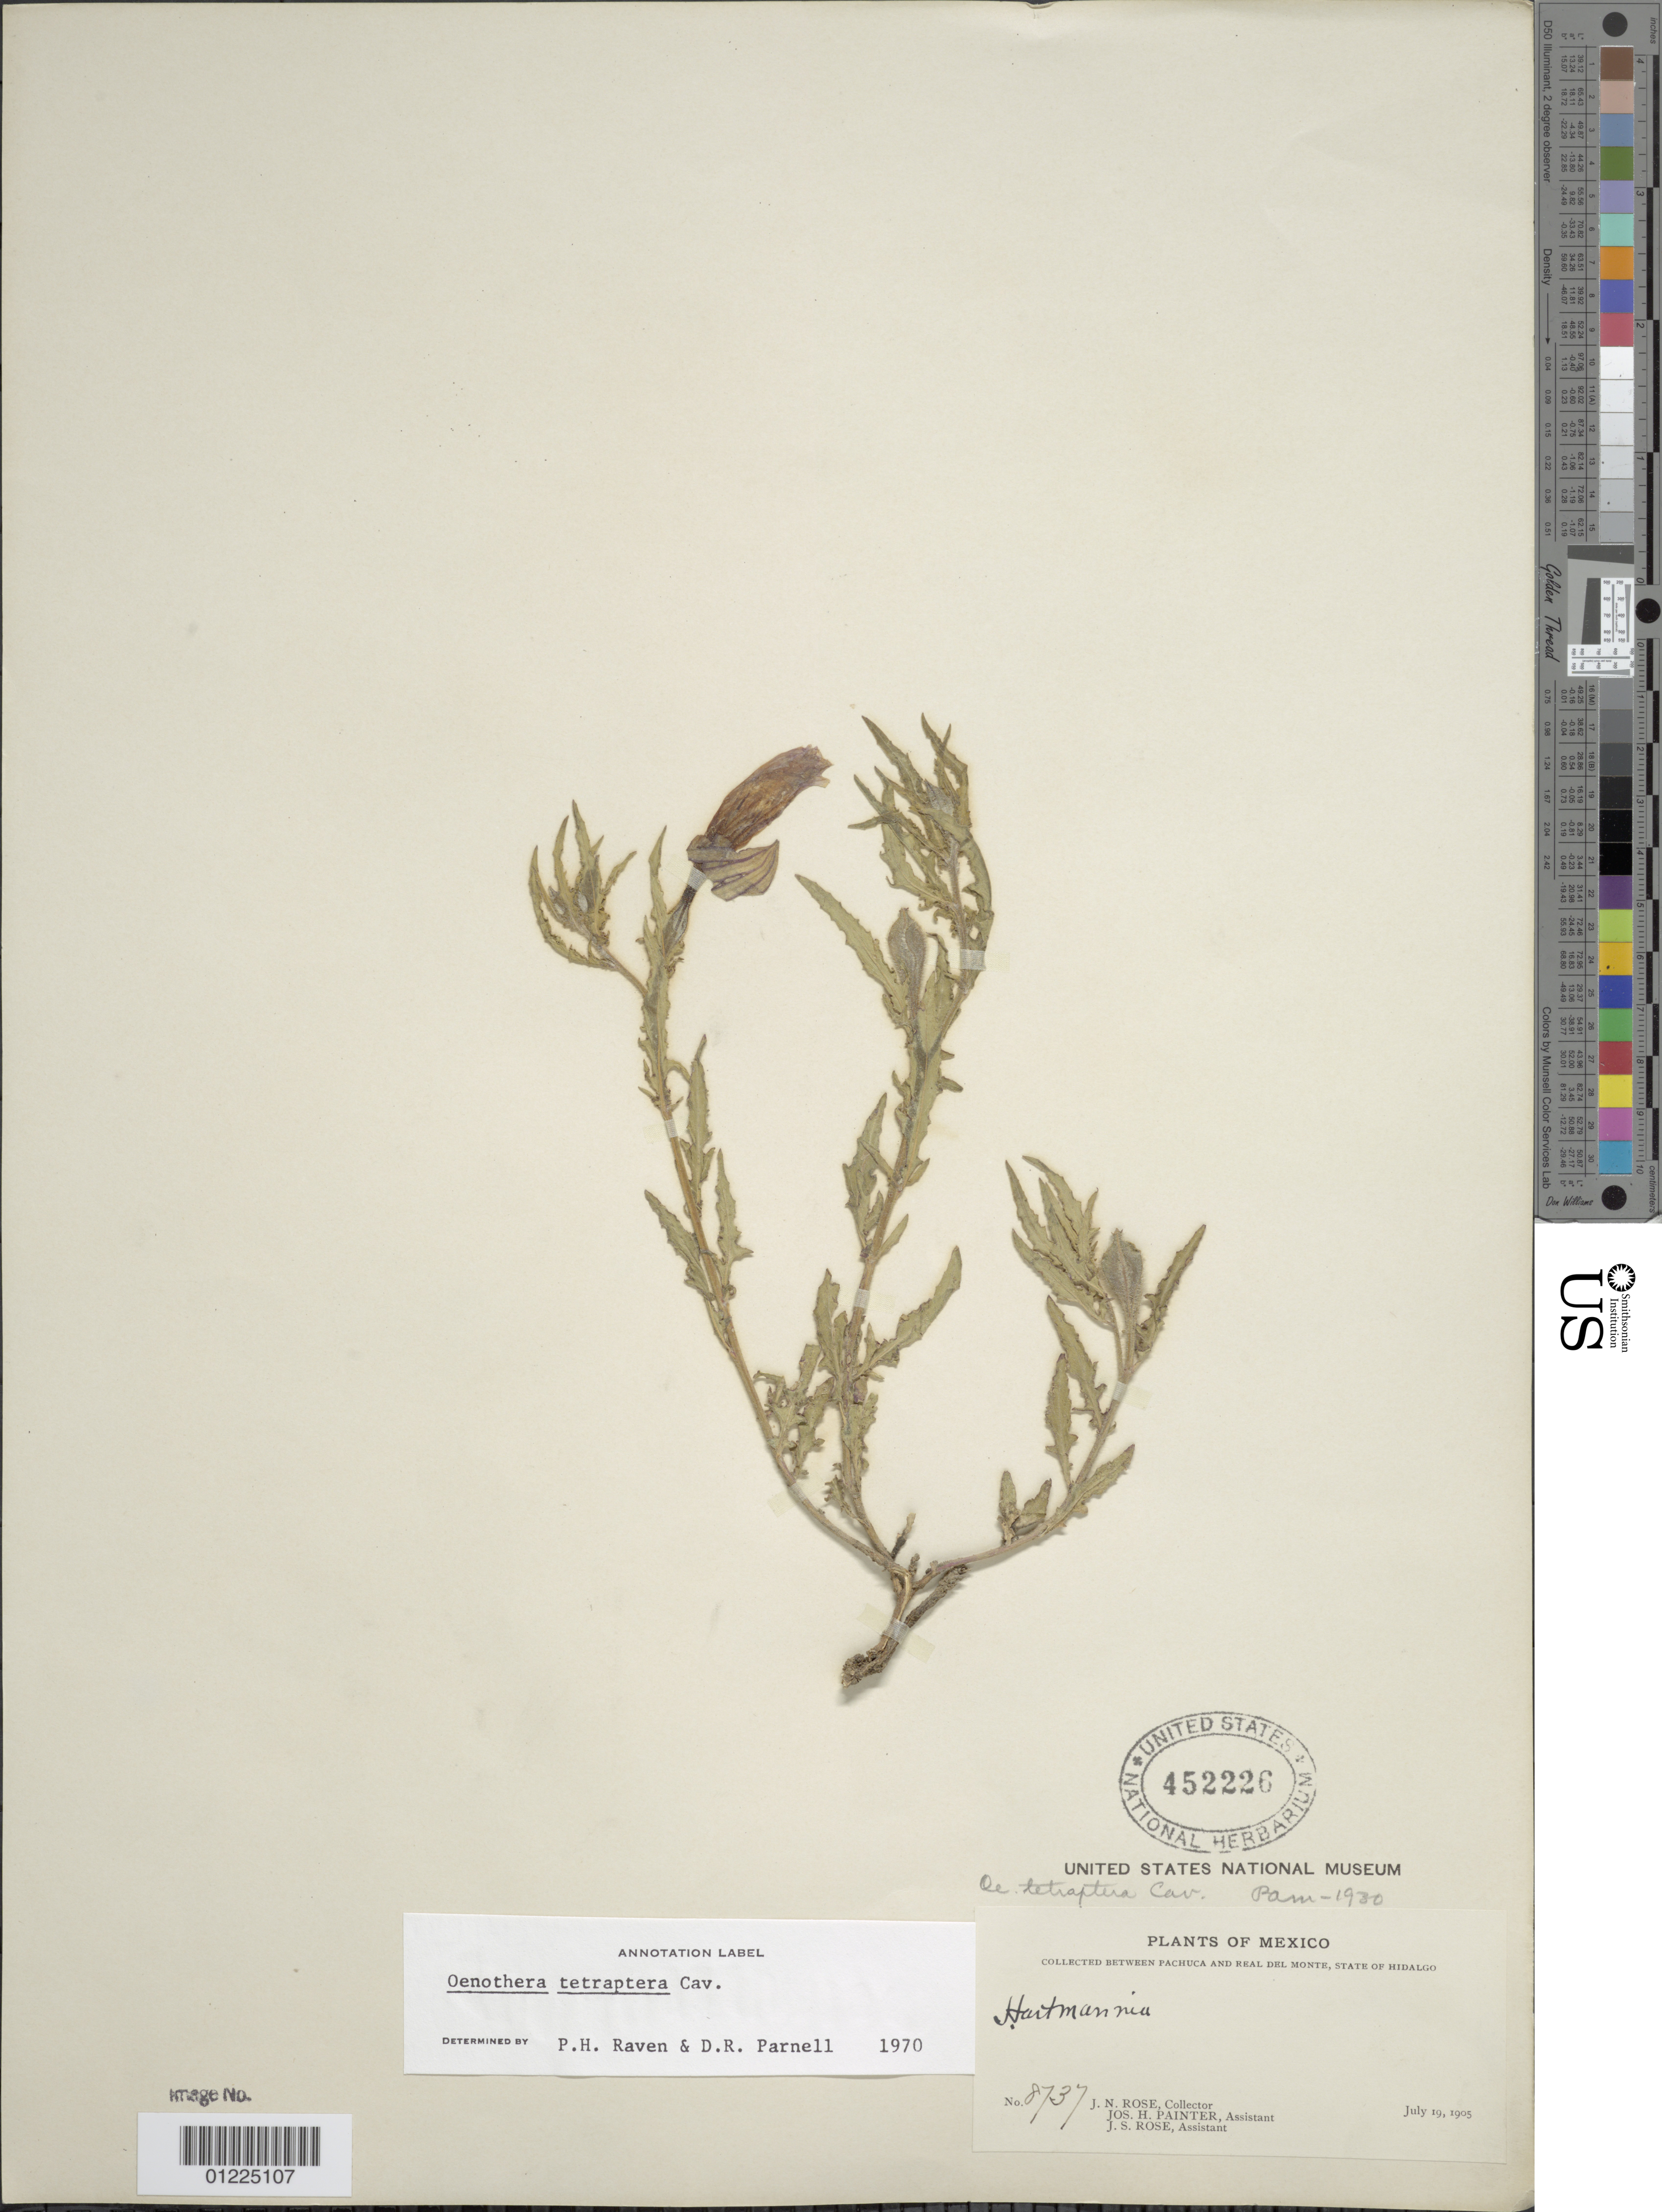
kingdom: Plantae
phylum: Tracheophyta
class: Magnoliopsida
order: Myrtales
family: Onagraceae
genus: Oenothera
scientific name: Oenothera tetraptera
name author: Cav.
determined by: Raven, P. H.; Parnell, D. R.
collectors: J. N. Rose, J. H. Painter & J. S. Rose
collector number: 8737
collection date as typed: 19 Jul 1905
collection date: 1905-07-19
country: Mexico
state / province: Hidalgo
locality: Between Pachuca and Real del Monte, near Real del Monte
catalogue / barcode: US 452226